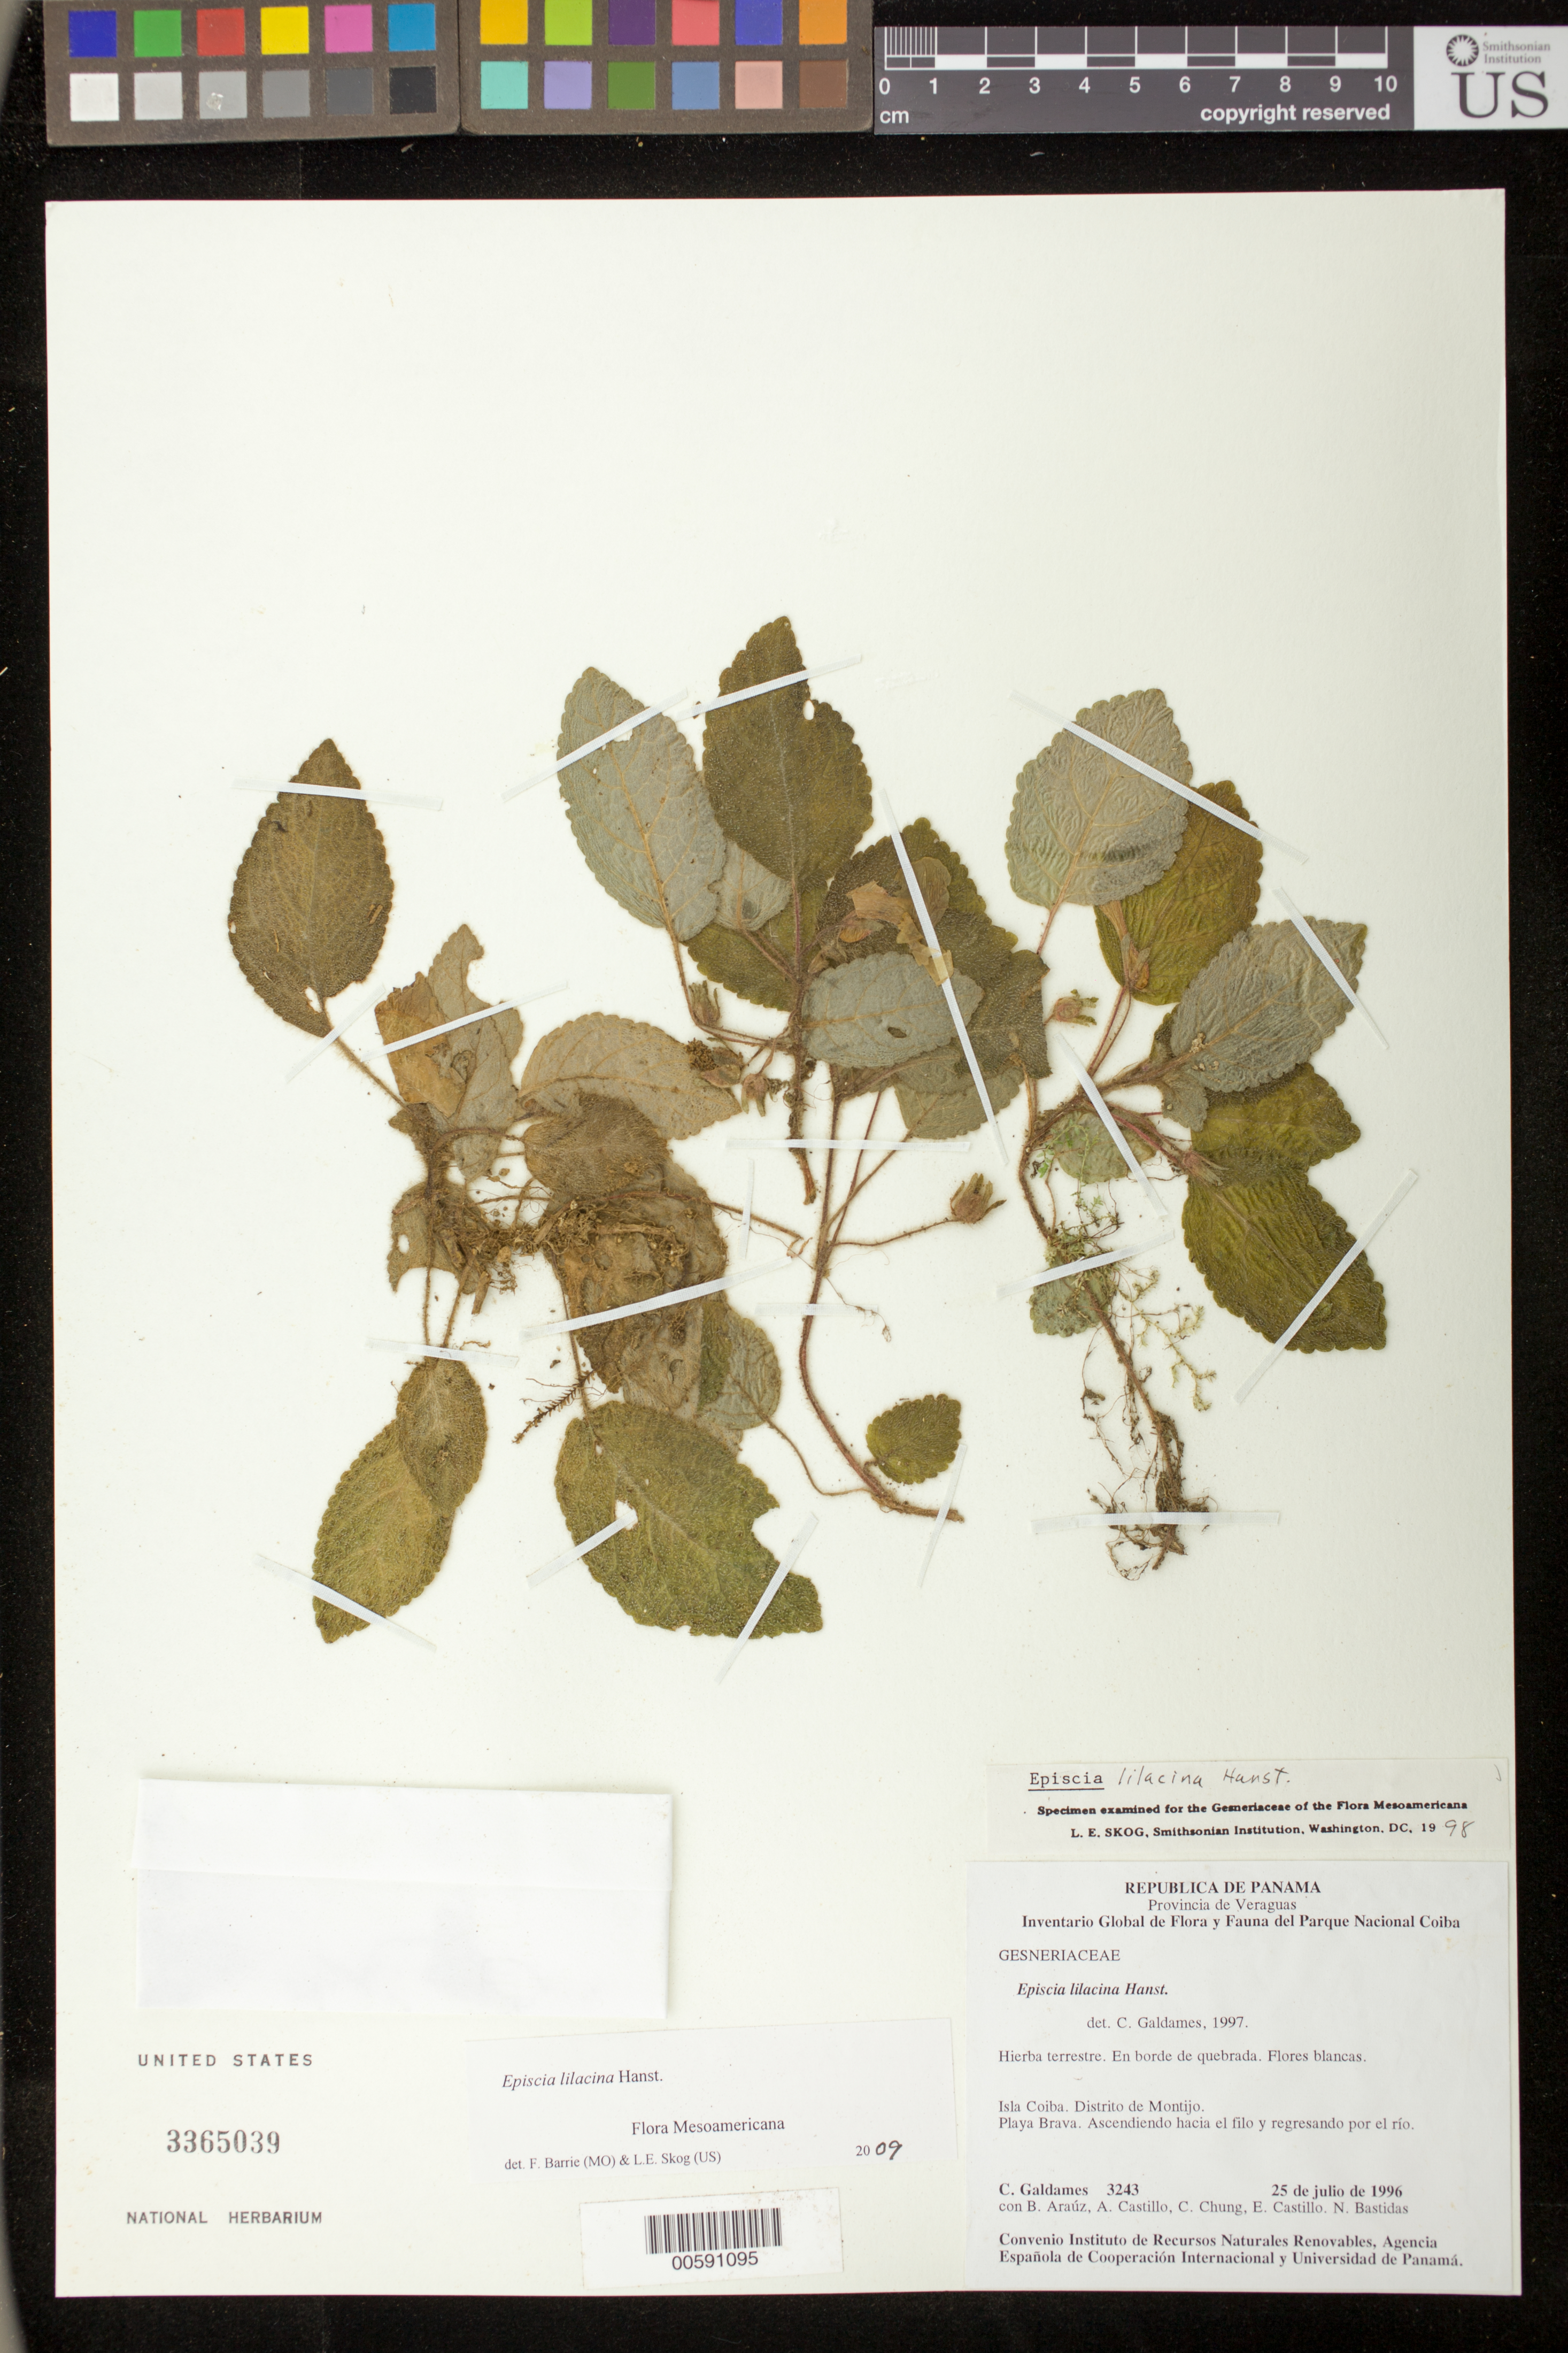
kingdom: Plantae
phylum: Tracheophyta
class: Magnoliopsida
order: Lamiales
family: Gesneriaceae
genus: Episcia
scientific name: Episcia lilacina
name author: Hanst.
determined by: Skog, Laurence E.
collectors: C. Galdames, B. Araúz, A. Castillo, C. Chung, E. Castillo & N. Bastidas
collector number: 3243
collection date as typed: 25 Jul 1996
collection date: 1996-07-25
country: Panama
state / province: Veraguas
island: Coiba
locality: Isla Coiba, Distrito de Montijo; Playa Brava, ascendiendo hacia el filo y regresando por el río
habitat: En borde de quebrada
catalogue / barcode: US 3365039